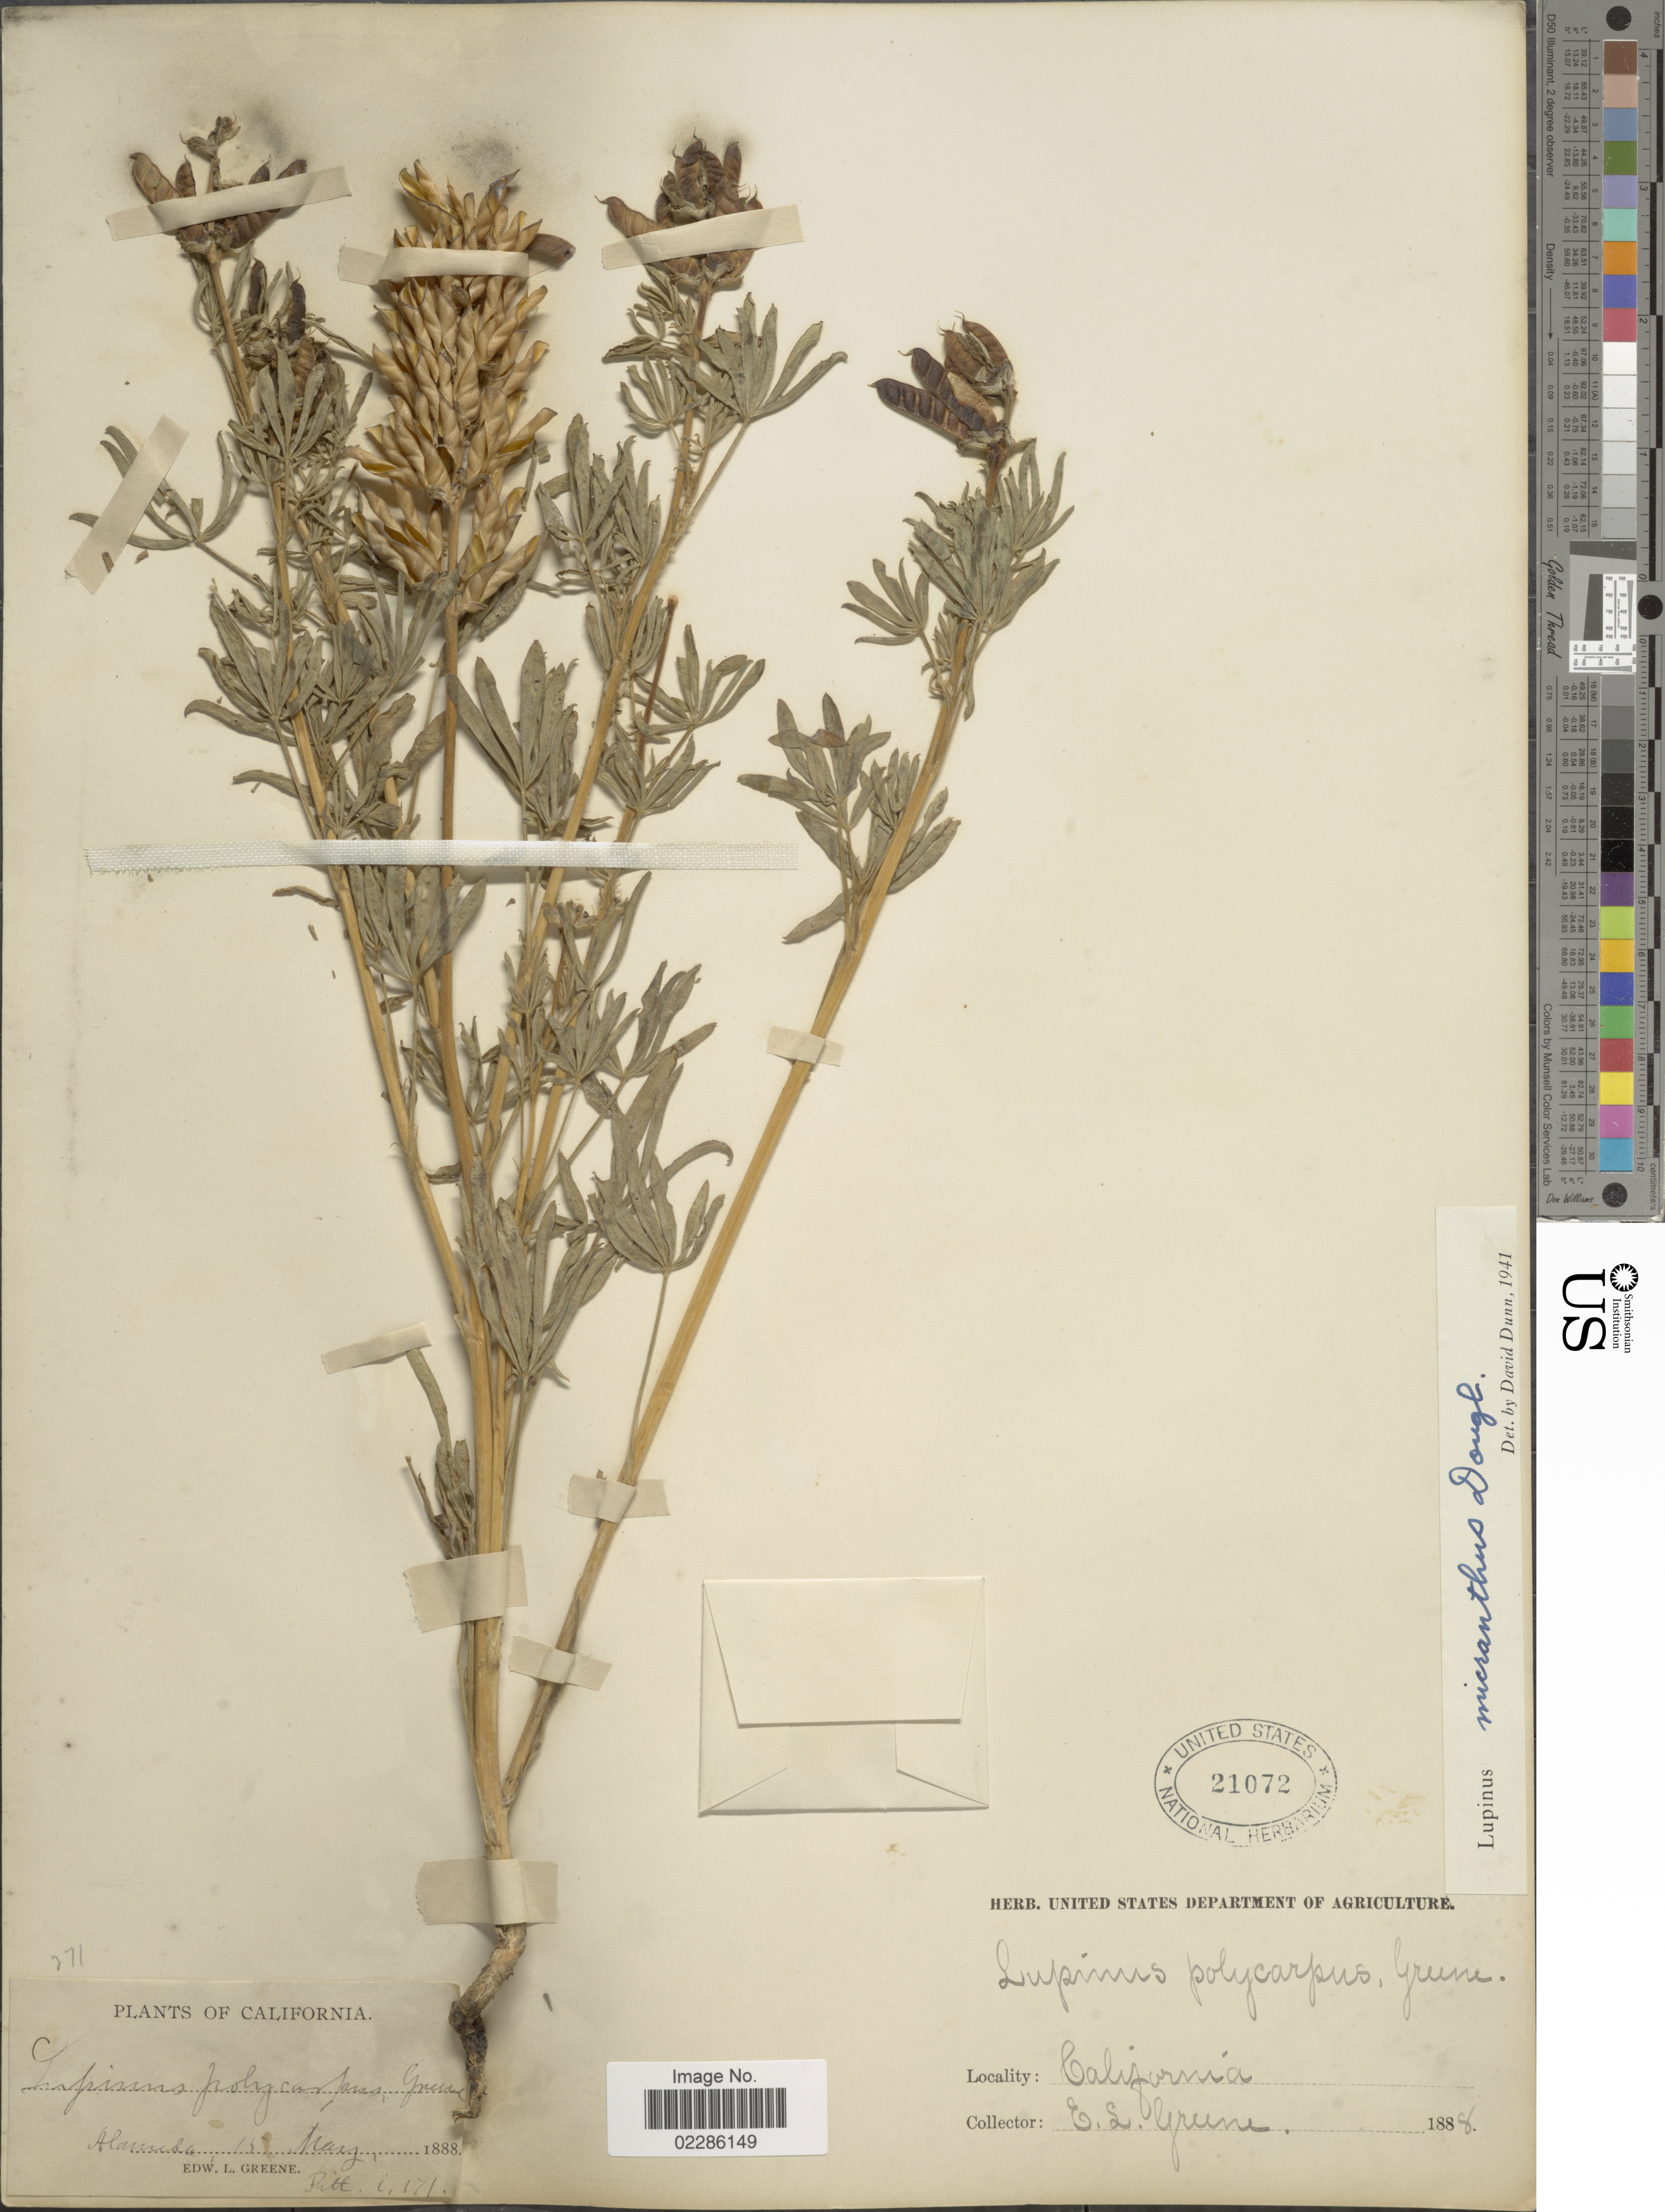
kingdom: Plantae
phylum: Tracheophyta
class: Magnoliopsida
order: Fabales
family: Fabaceae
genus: Lupinus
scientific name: Lupinus micranthus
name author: Douglas ex Lindl.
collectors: E. L. Greene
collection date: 1886-05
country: United States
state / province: California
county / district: Alameda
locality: Alameda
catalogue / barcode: US 21072